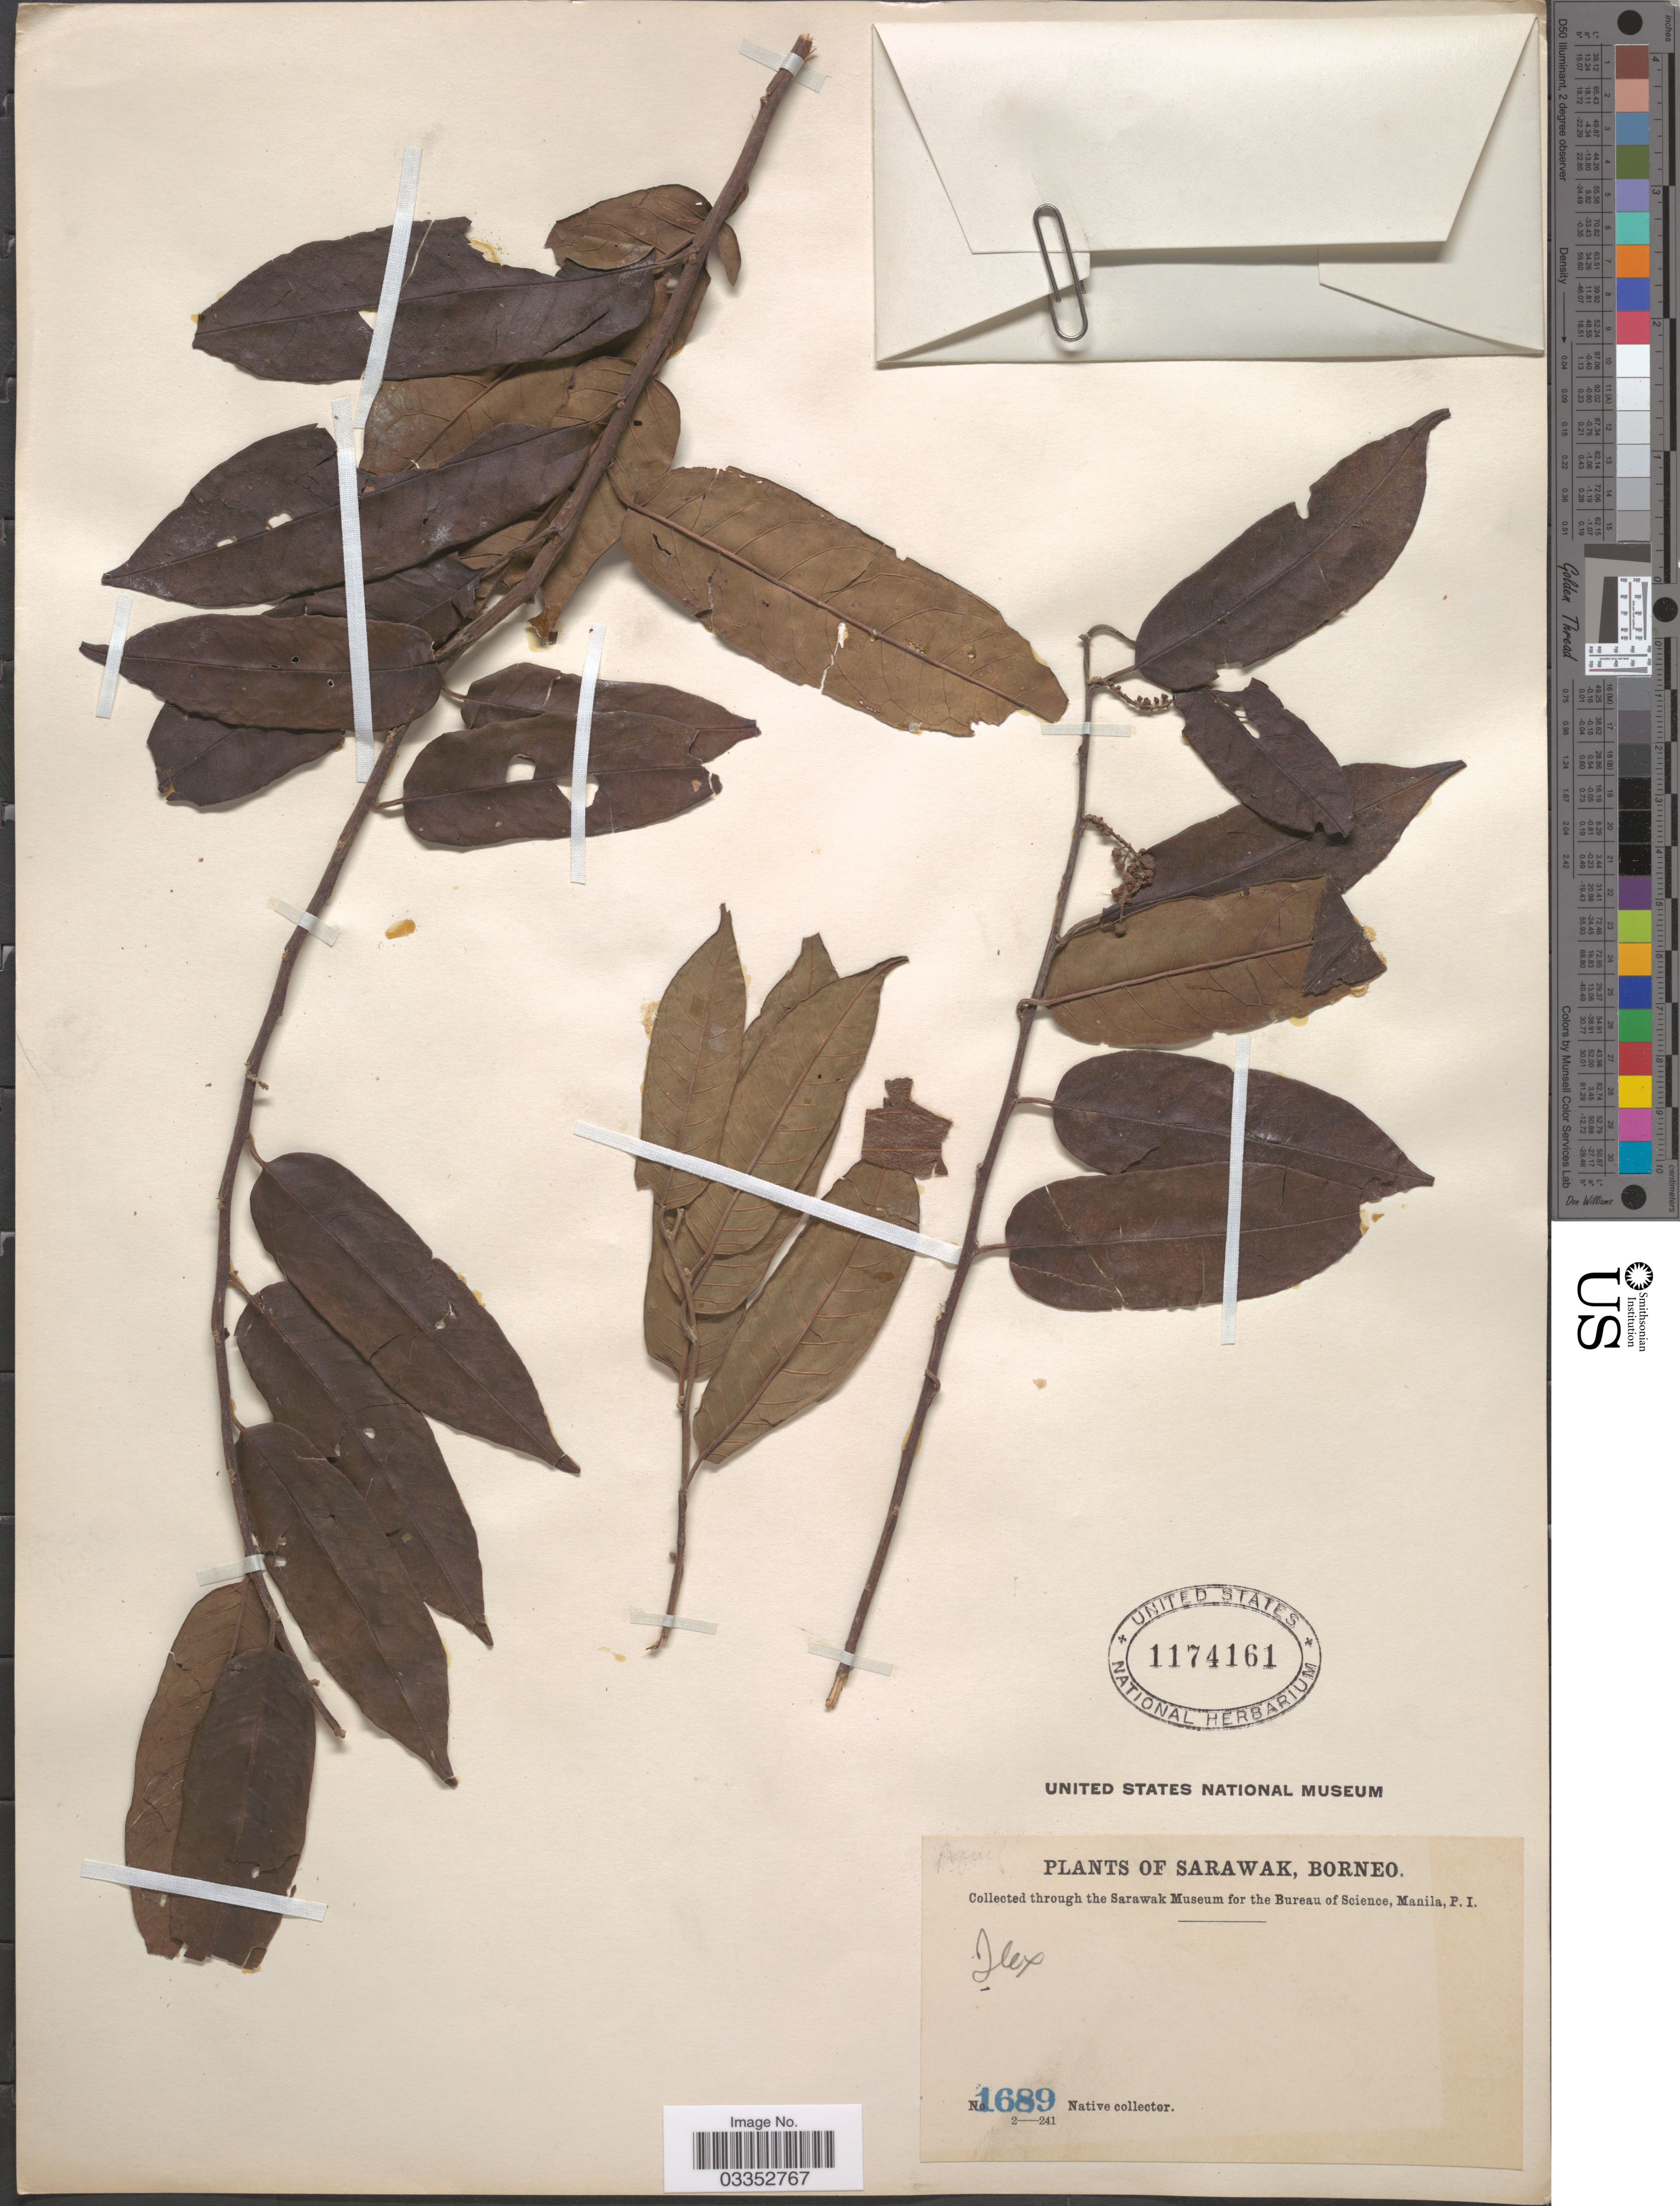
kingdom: Plantae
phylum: Tracheophyta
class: Magnoliopsida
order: Aquifoliales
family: Aquifoliaceae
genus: Ilex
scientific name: Ilex sp.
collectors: Native collector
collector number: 1689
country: Malaysia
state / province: Sarawak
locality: Borneo.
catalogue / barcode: US 1174161